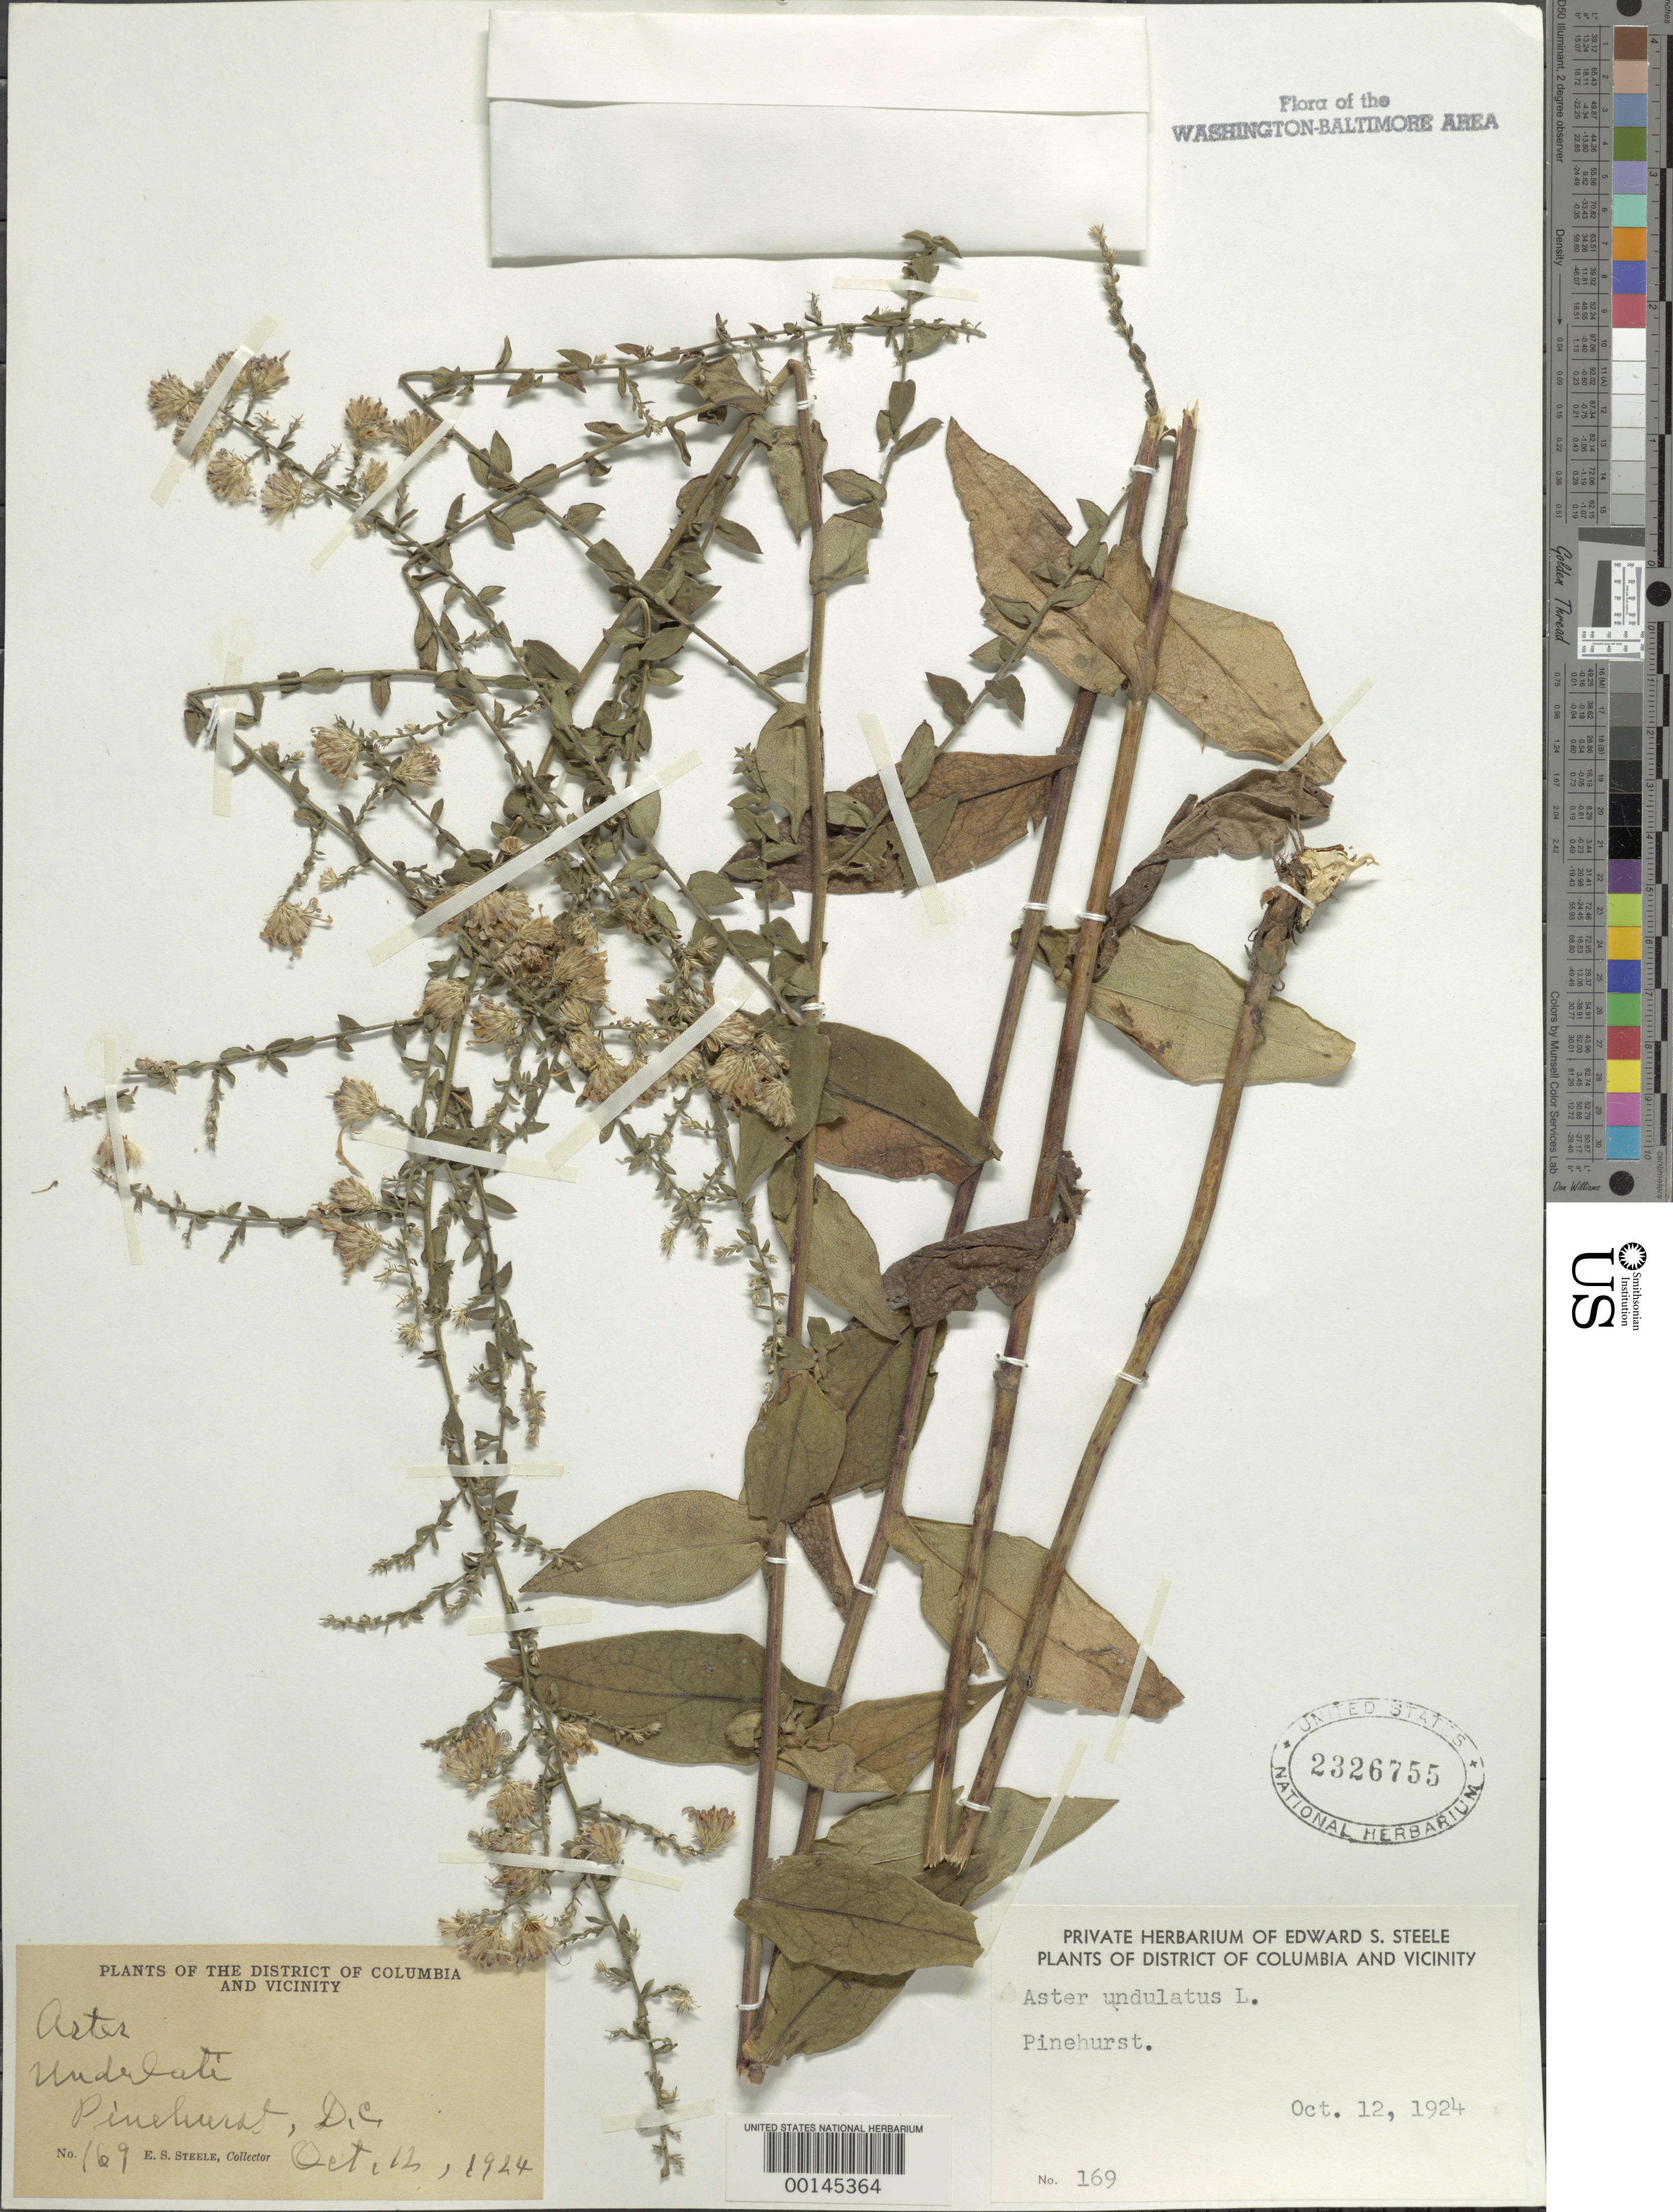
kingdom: Plantae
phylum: Tracheophyta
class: Magnoliopsida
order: Asterales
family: Asteraceae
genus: Symphyotrichum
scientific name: Symphyotrichum undulatum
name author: (L.) G.L. Nesom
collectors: E. Steele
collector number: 169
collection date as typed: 12 Oct 1924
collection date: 1924-10-12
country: United States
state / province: District of Columbia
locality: Pinehurst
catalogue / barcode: US 2326755